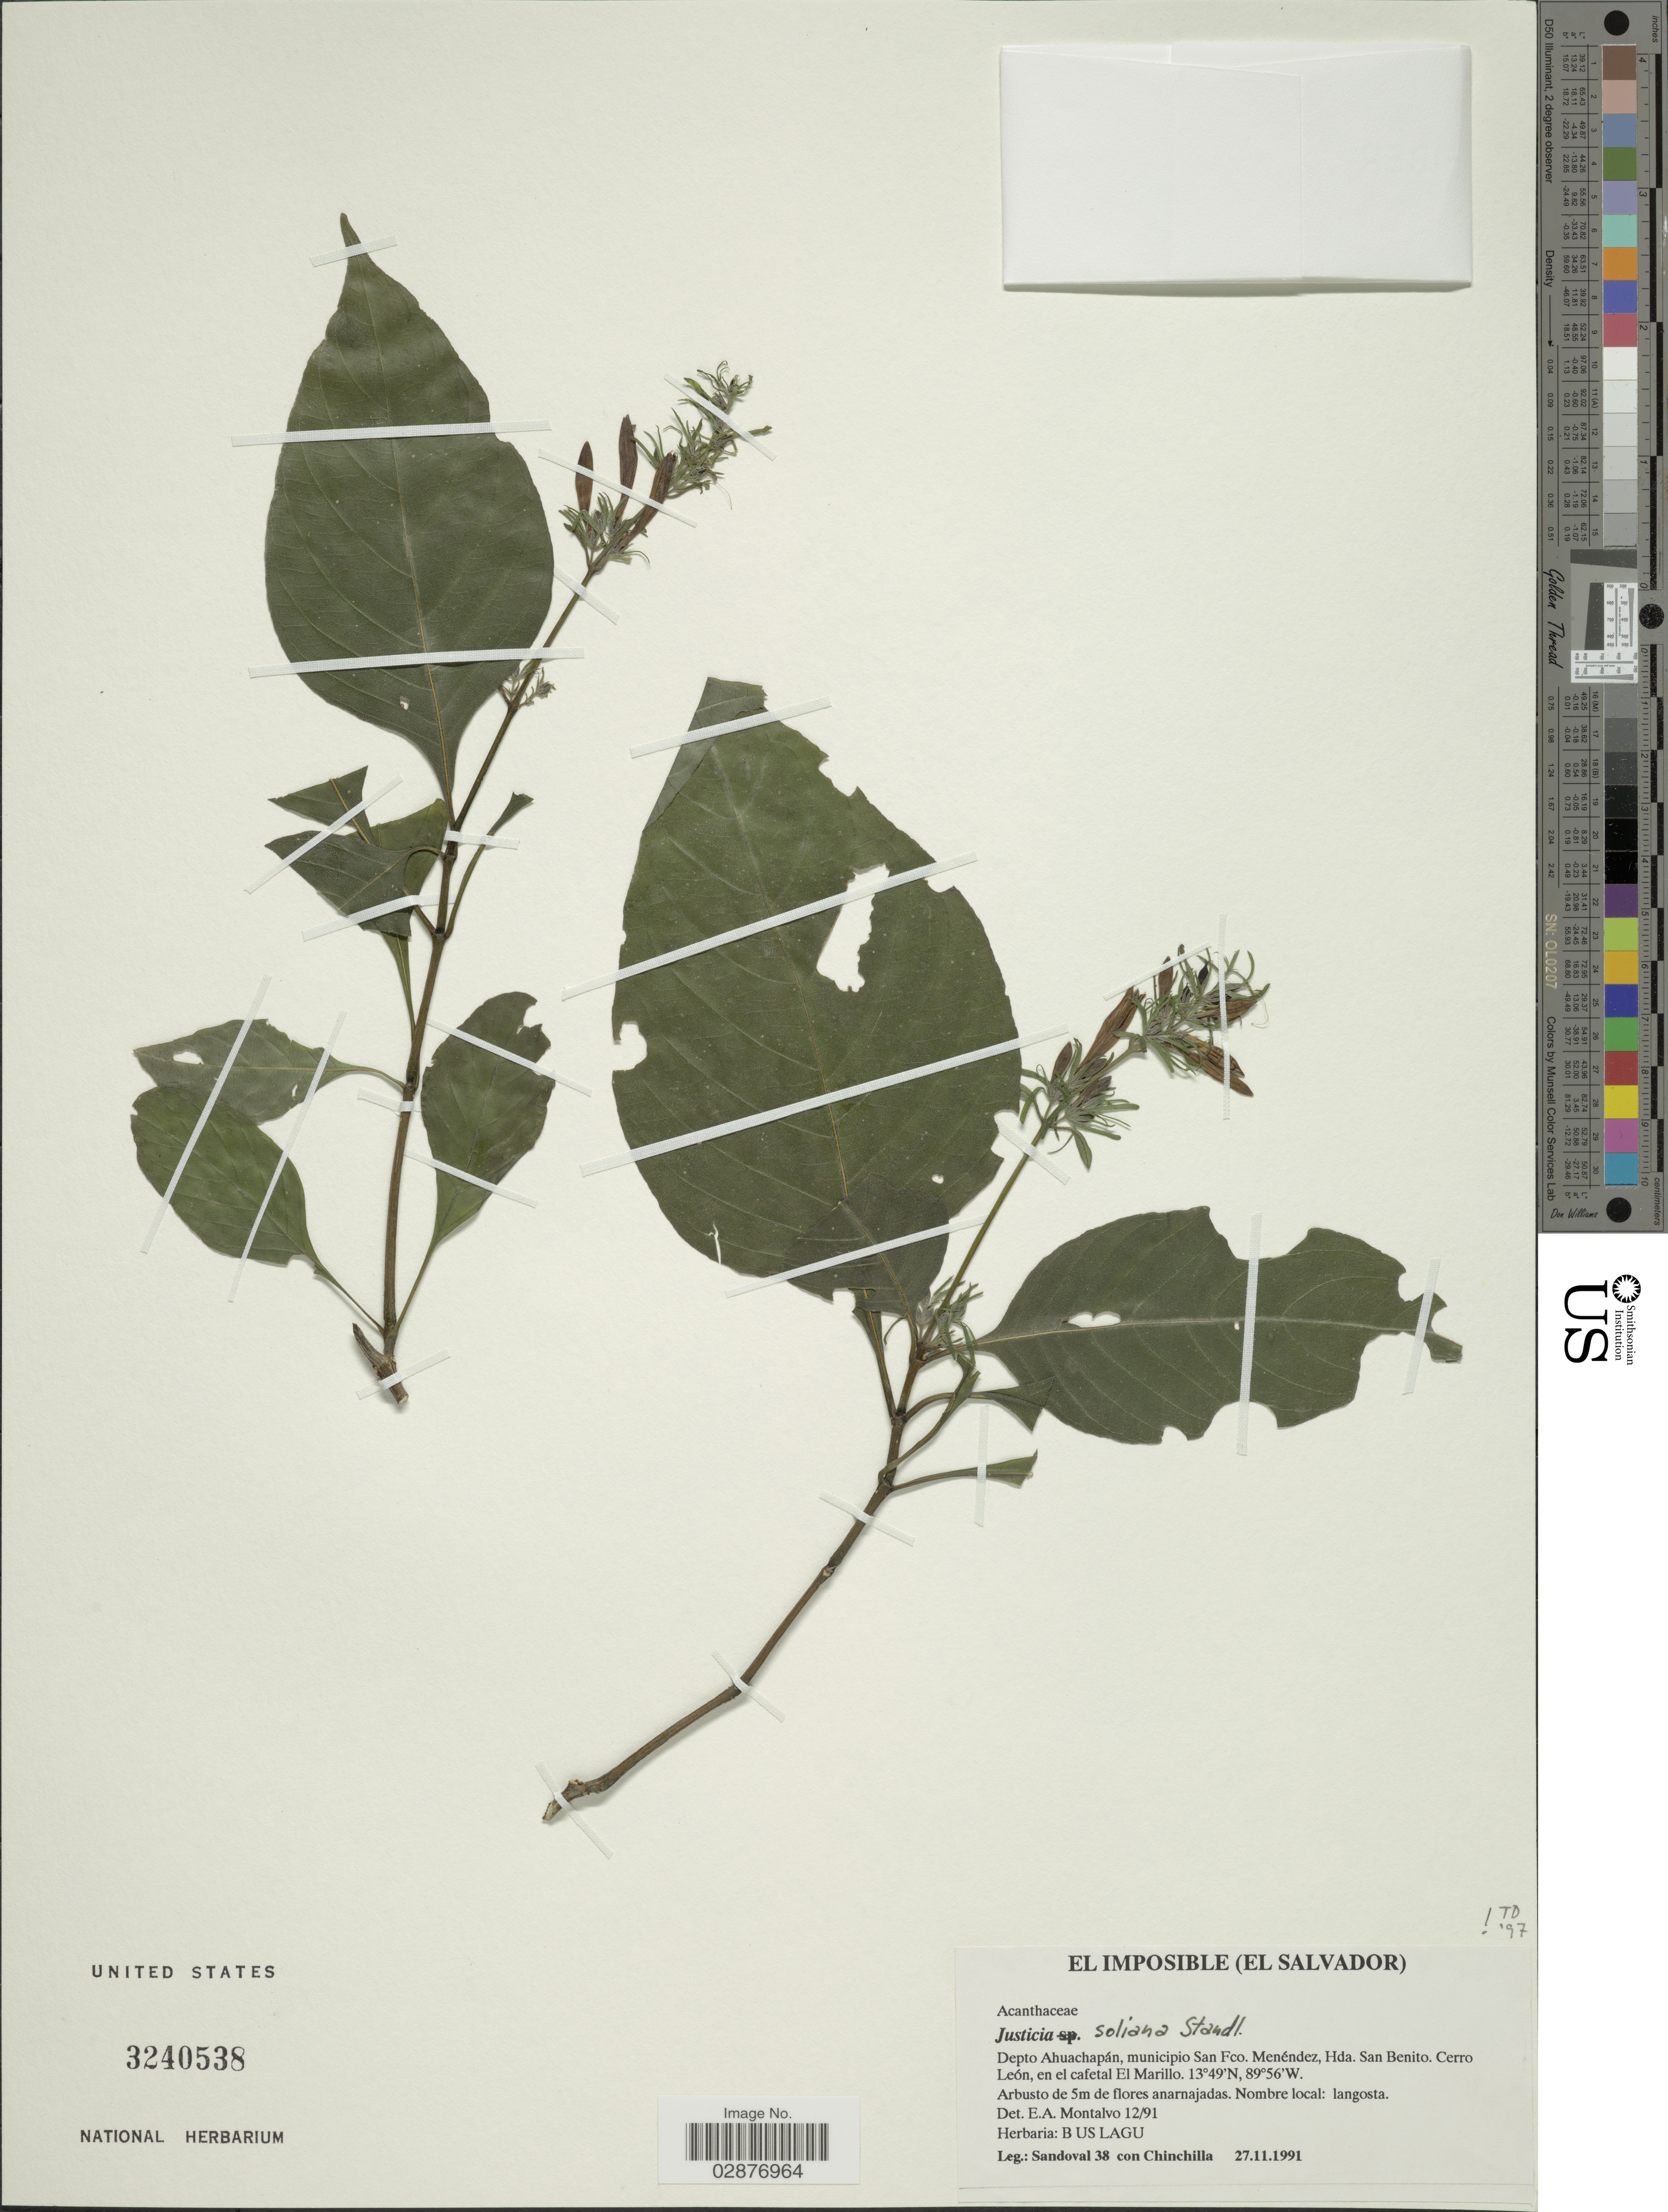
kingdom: Plantae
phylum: Tracheophyta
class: Magnoliopsida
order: Lamiales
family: Acanthaceae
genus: Justicia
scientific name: Justicia soliana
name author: Standl.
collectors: -- Sandoval & -. Chinchilla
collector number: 38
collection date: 1991-11-27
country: El Salvador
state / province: Ahuachapan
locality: El Imposible. Dept Ahuachapán, municipio San Fco. Menéndez, Hda. San Benito. Cerro León, en el cafetal El Marillo.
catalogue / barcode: US 3240538